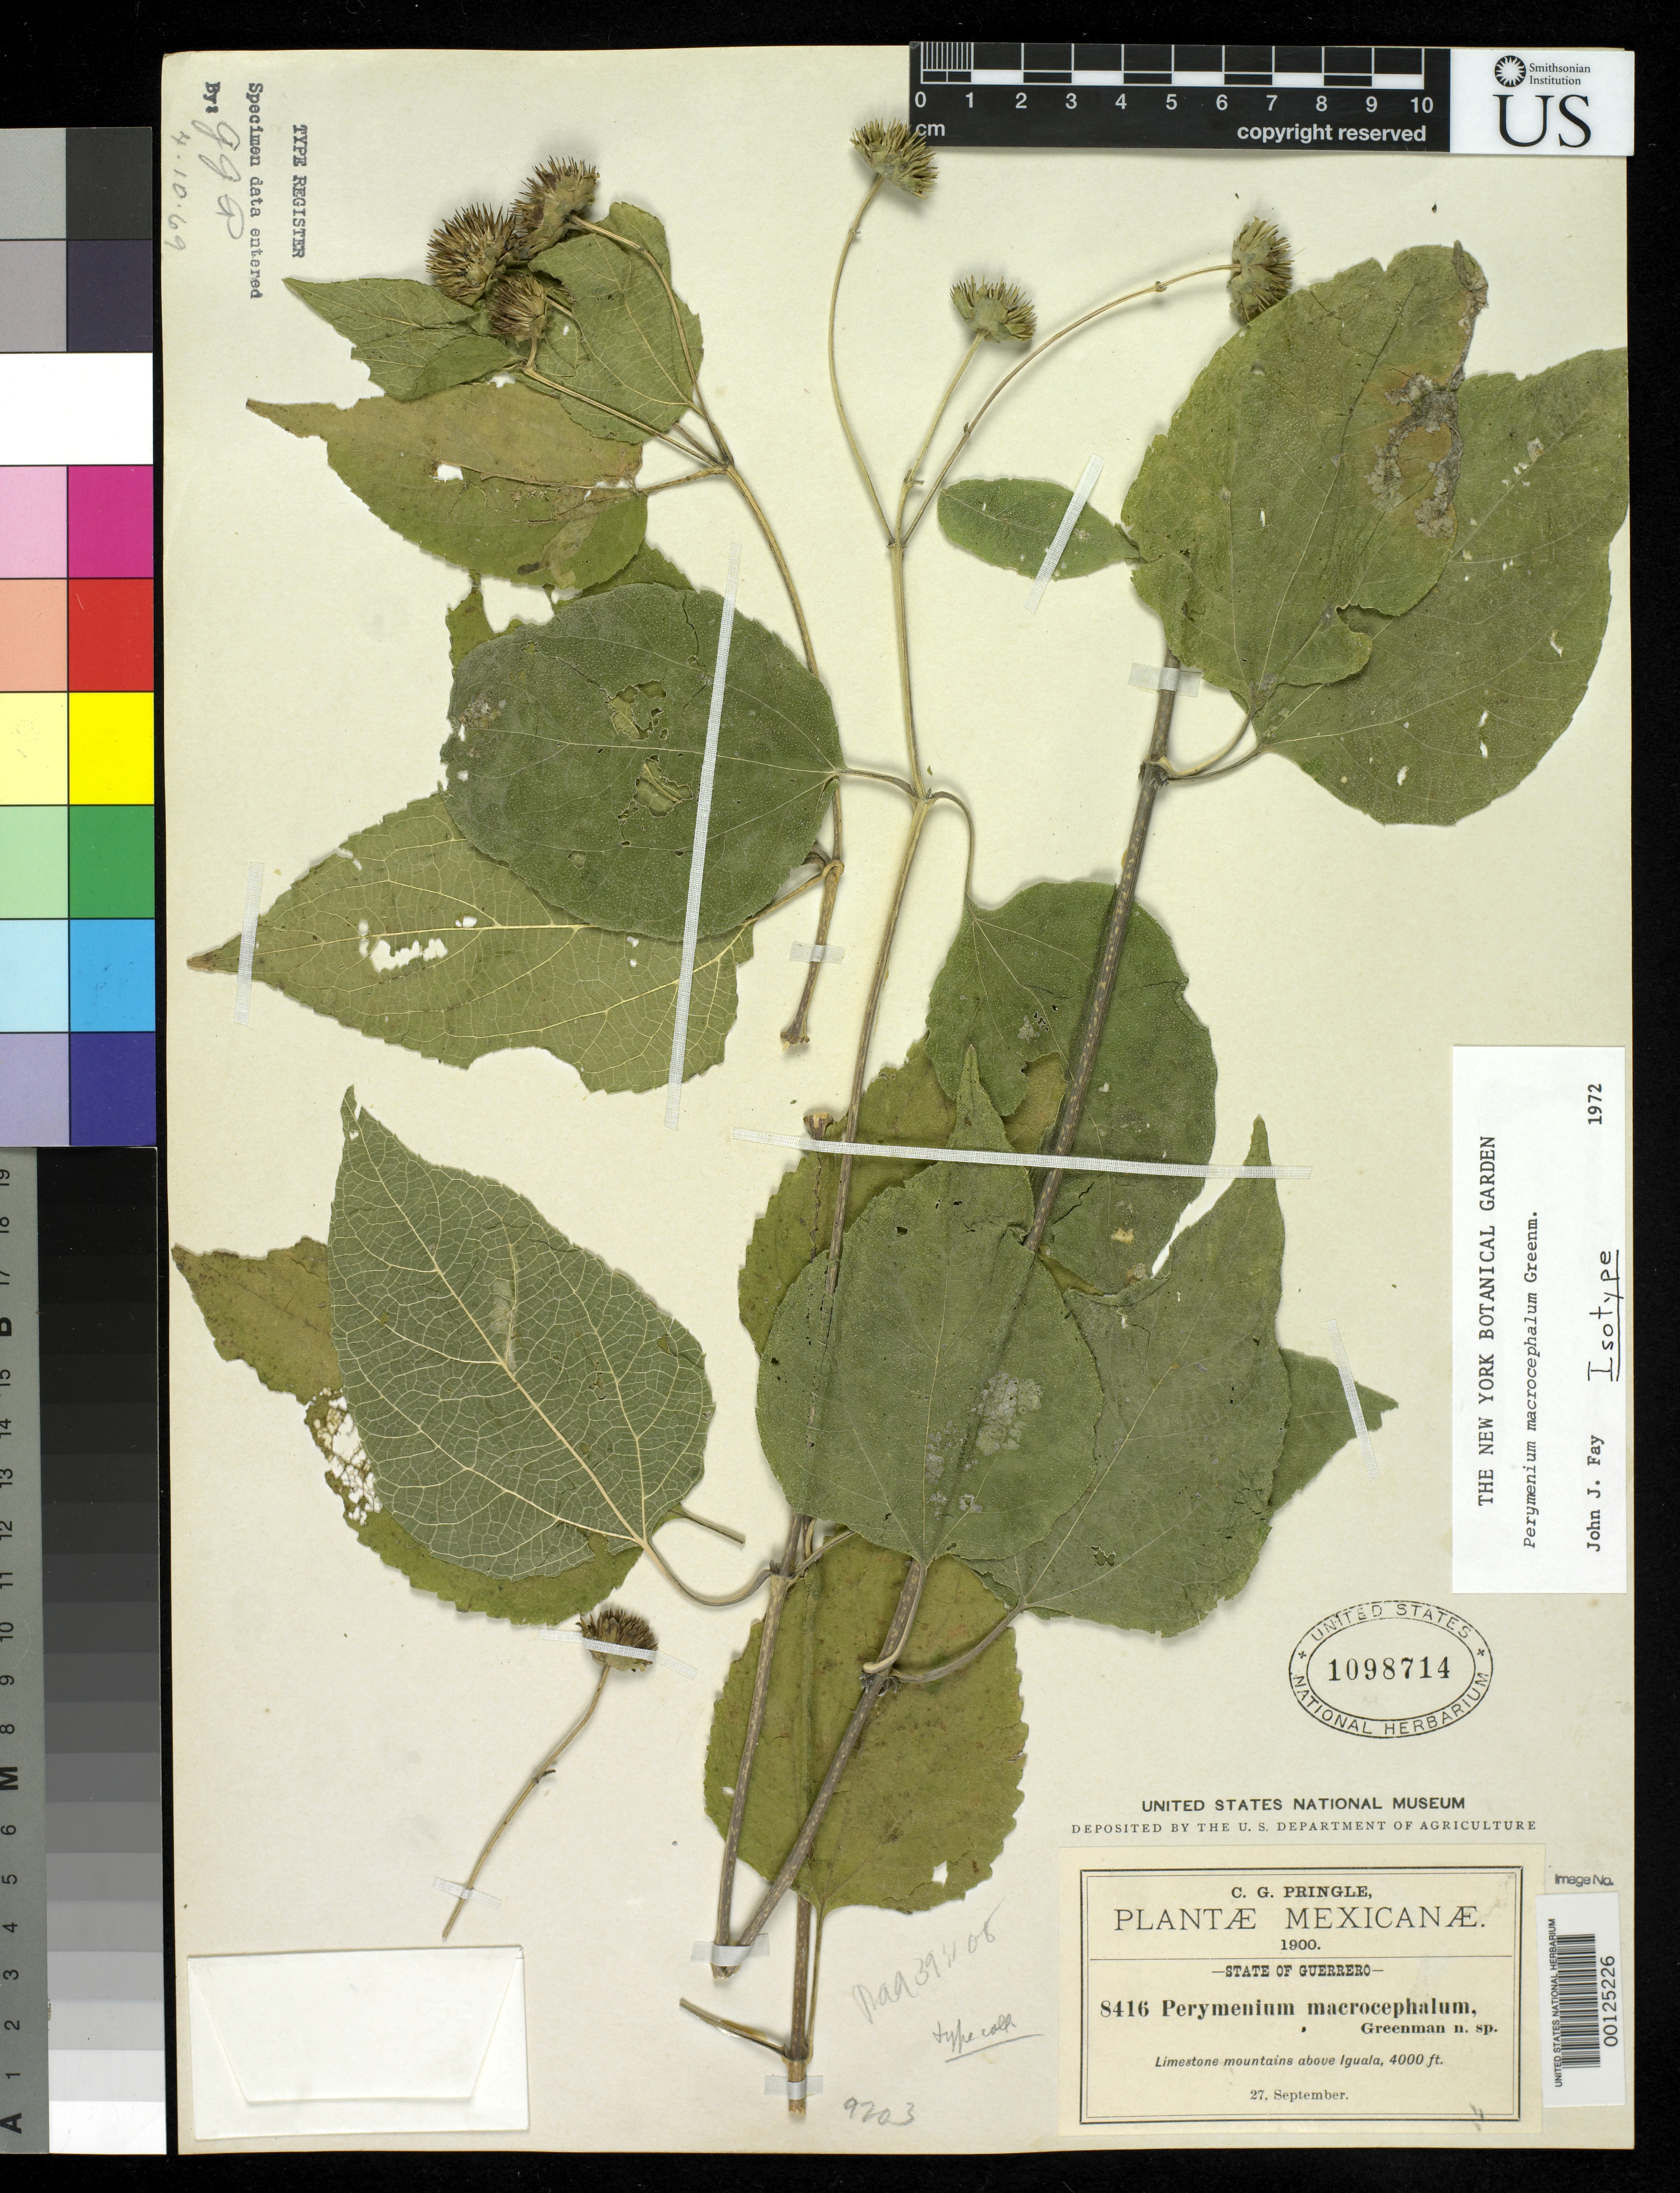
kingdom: Plantae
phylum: Tracheophyta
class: Magnoliopsida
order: Asterales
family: Asteraceae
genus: Perymenium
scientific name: Perymenium macrocephalum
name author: Greenm.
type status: Isotype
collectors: C. G. Pringle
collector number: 8416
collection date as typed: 27 Sep 1900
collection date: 1900-09-27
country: Mexico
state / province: Guerrero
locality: Mountains above Iguala.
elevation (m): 1230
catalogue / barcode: US 1098714